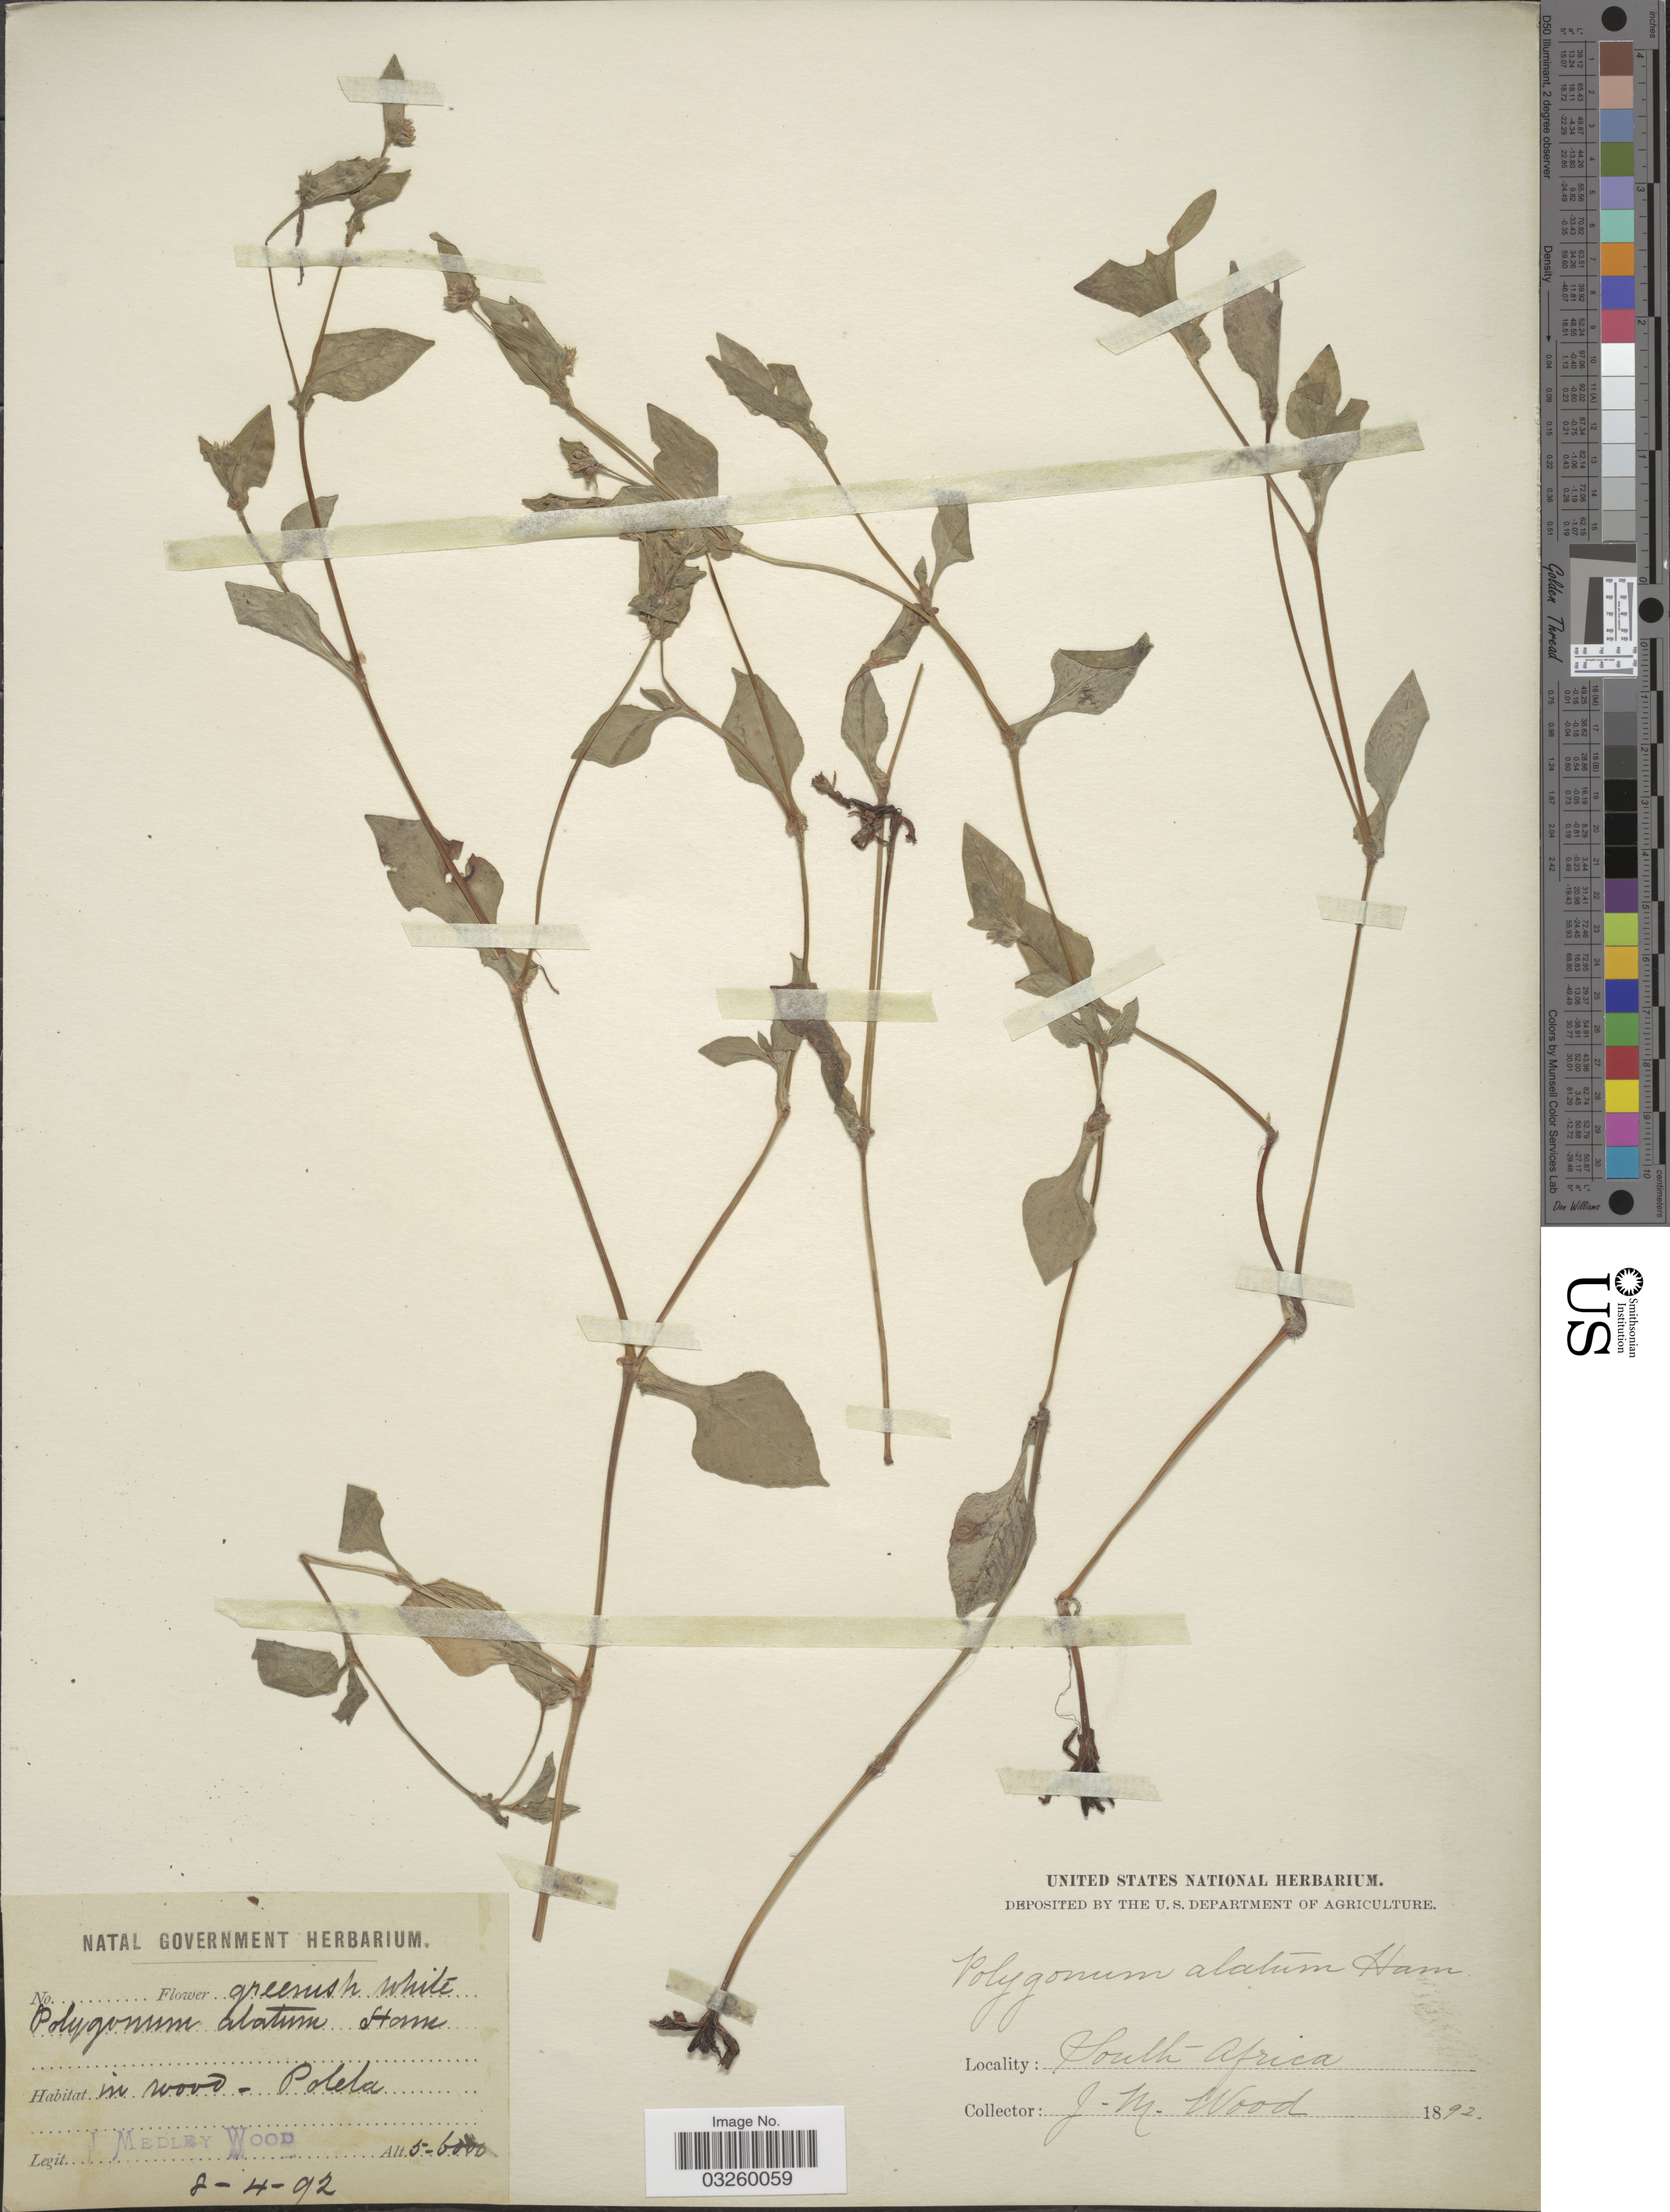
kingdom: Plantae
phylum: Tracheophyta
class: Magnoliopsida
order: Caryophyllales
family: Polygonaceae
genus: Polygonum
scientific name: Polygonum nepalense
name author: Meisn.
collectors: J. M. Wood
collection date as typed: Transcribed d/m/y: 2/4/92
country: South Africa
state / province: KwaZulu-Natal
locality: Polela.